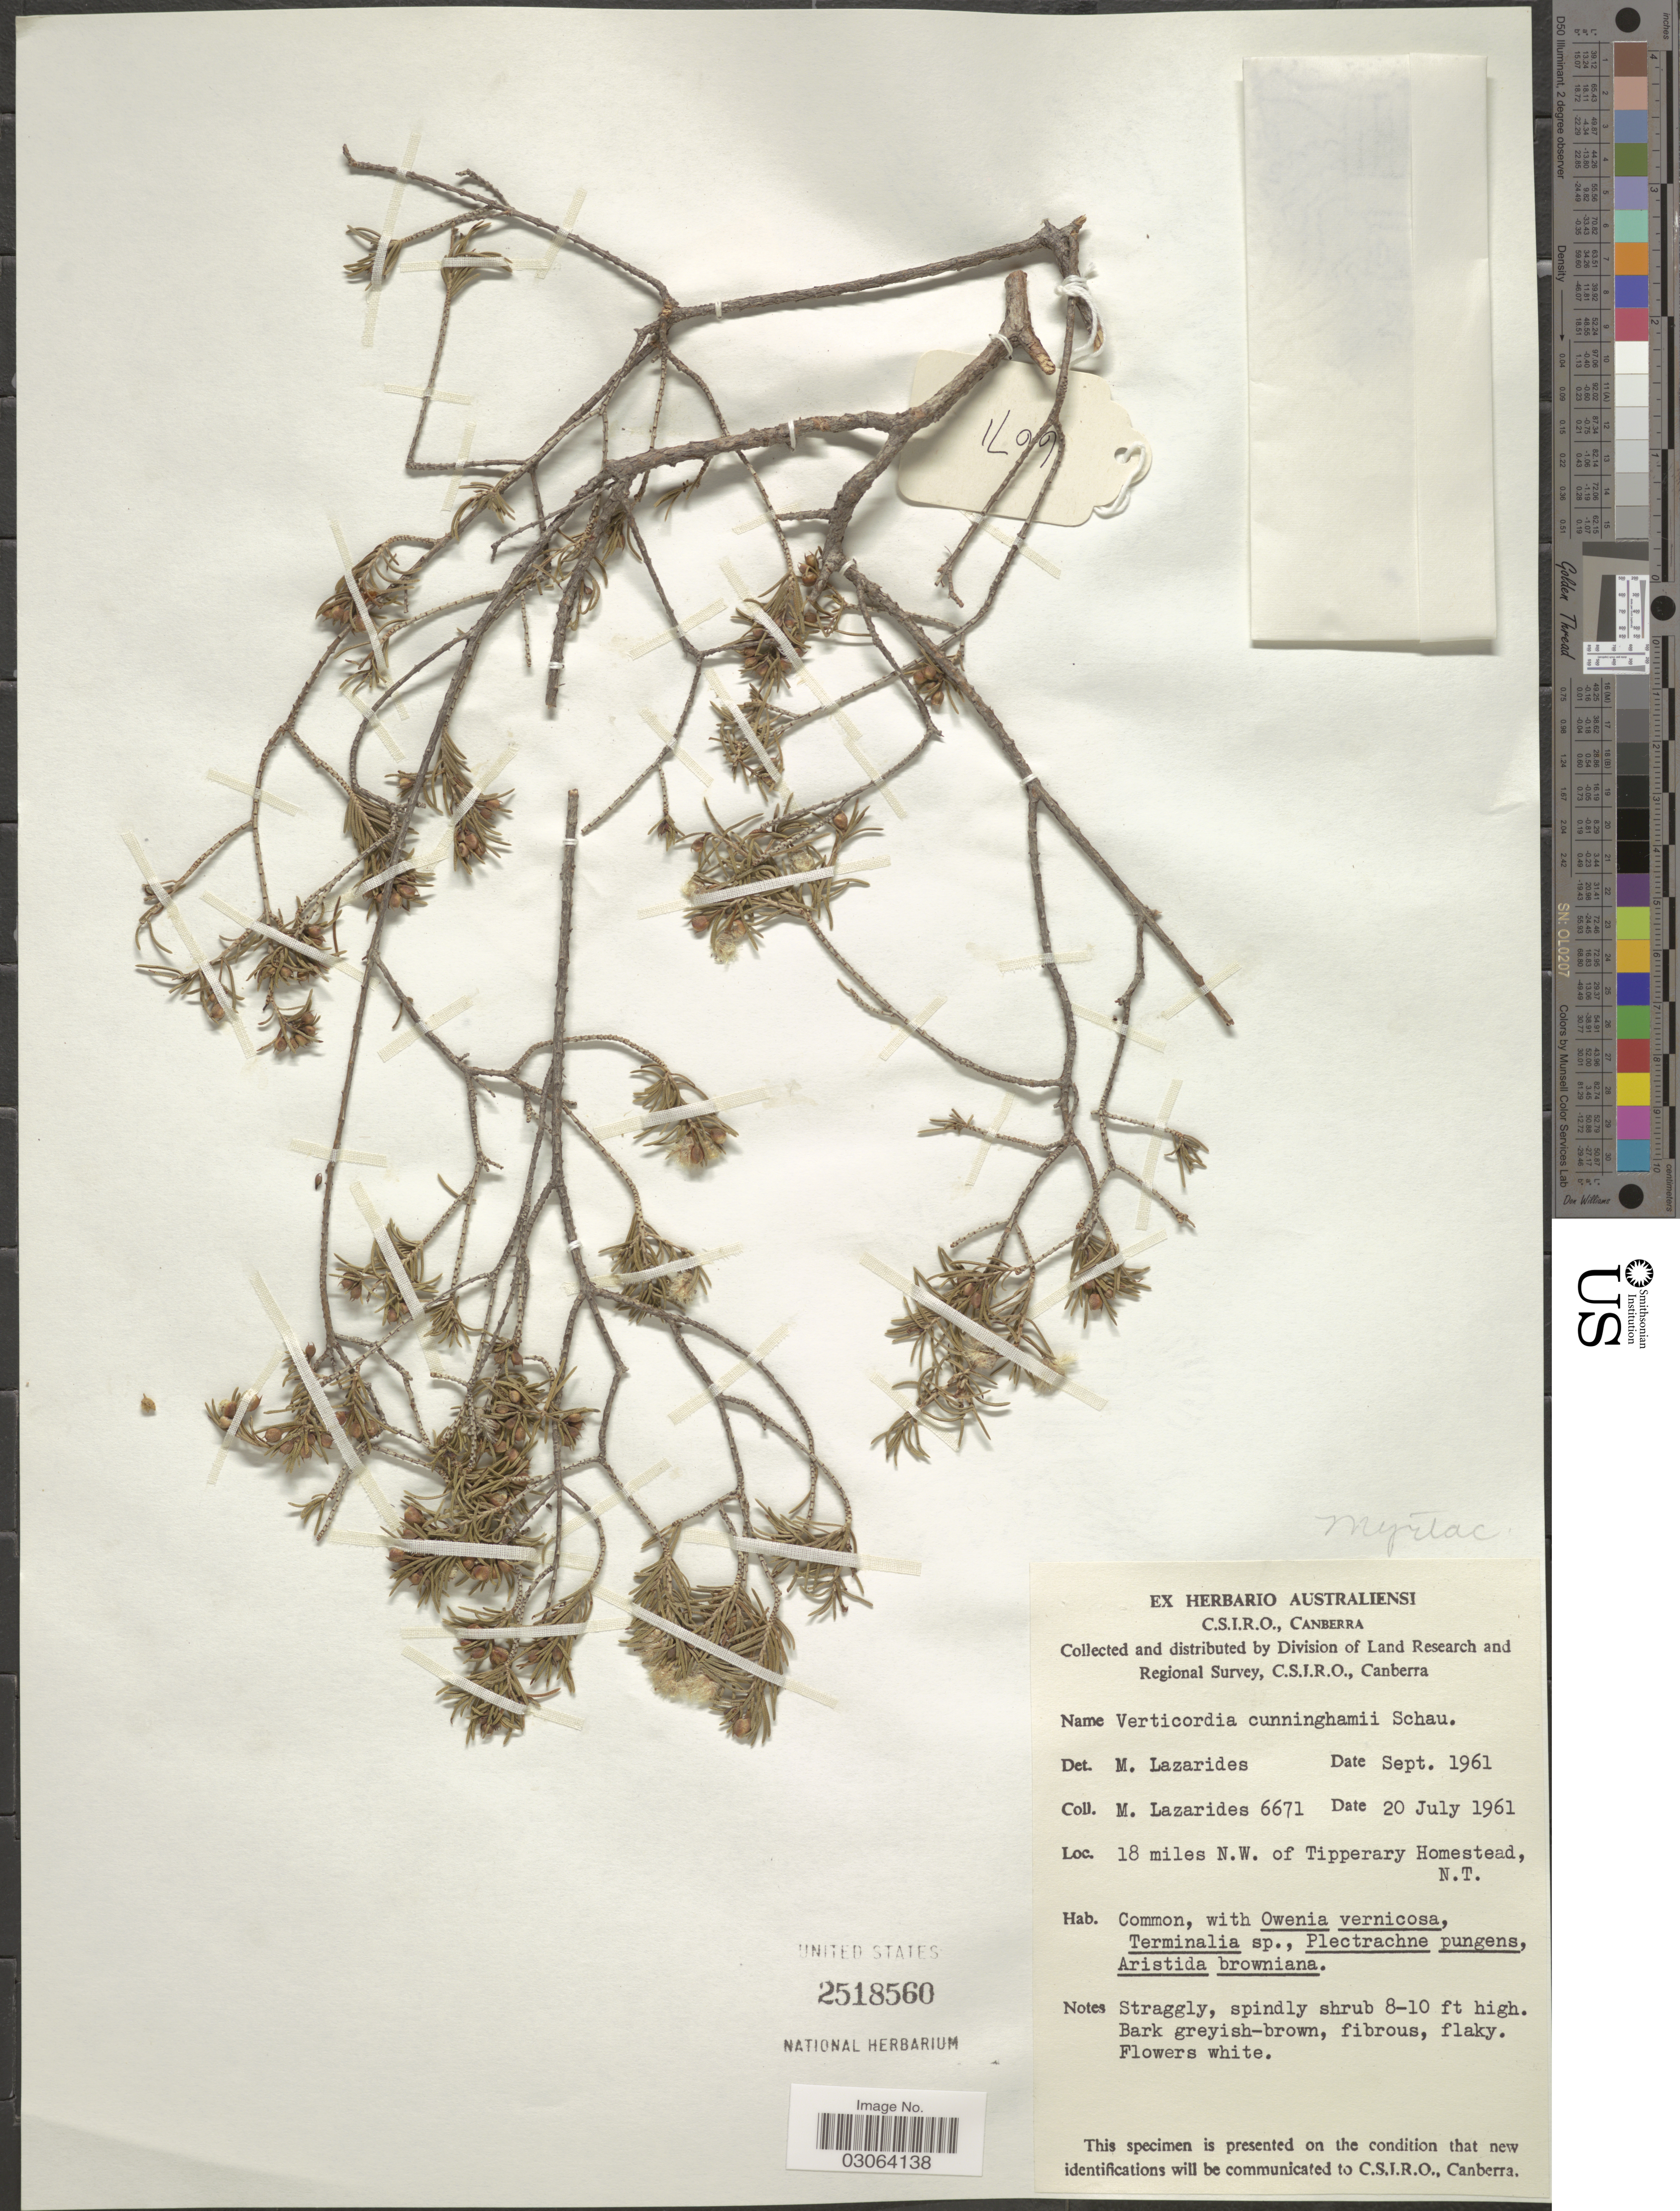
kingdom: Plantae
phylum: Tracheophyta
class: Magnoliopsida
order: Myrtales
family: Myrtaceae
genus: Verticordia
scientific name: Verticordia cunninghamii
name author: Schauer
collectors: M. Lazarides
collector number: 6671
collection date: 1961-07-20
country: Australia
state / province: Northern Territory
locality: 18 miles N.W. of Tipperary Homestead, N.T.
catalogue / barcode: US 2518560